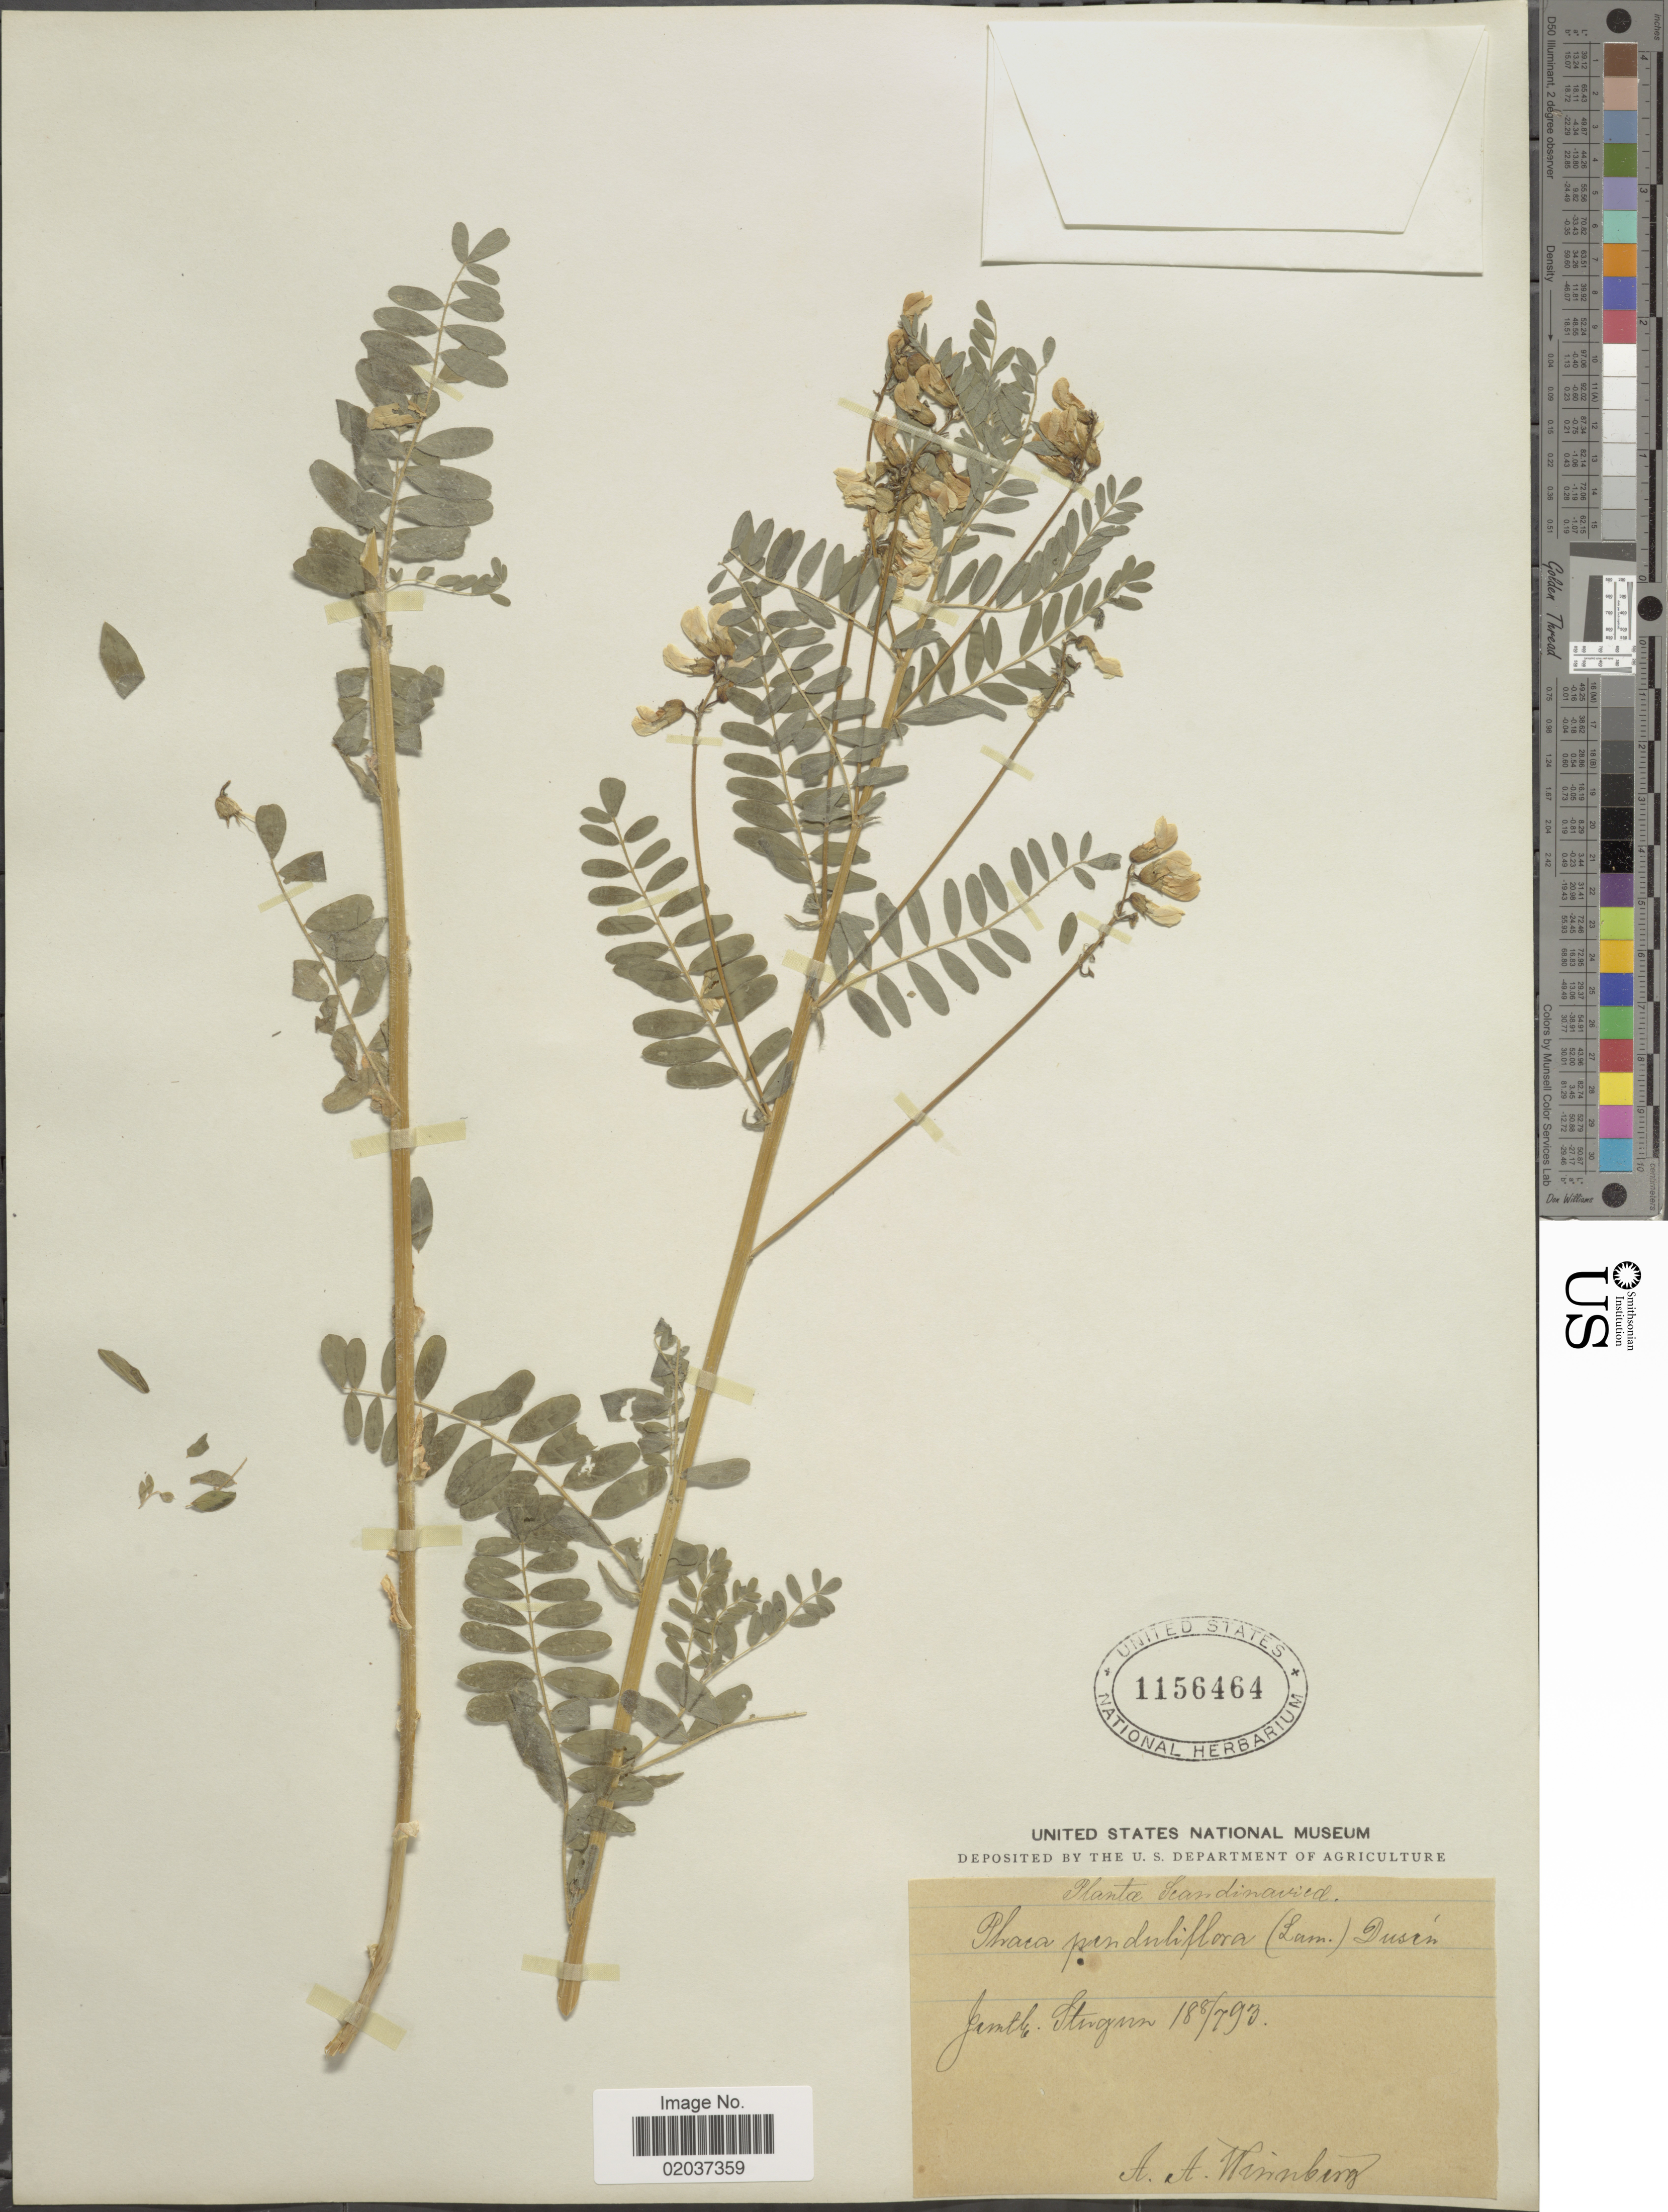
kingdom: Plantae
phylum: Tracheophyta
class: Magnoliopsida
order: Fabales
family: Fabaceae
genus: Astragalus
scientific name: Astragalus penduliflorus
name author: Lam.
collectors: A. Winnberg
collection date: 1893-07-08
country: Sweden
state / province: Jämtland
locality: Jmtl. Stugun.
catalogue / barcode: US 1156464